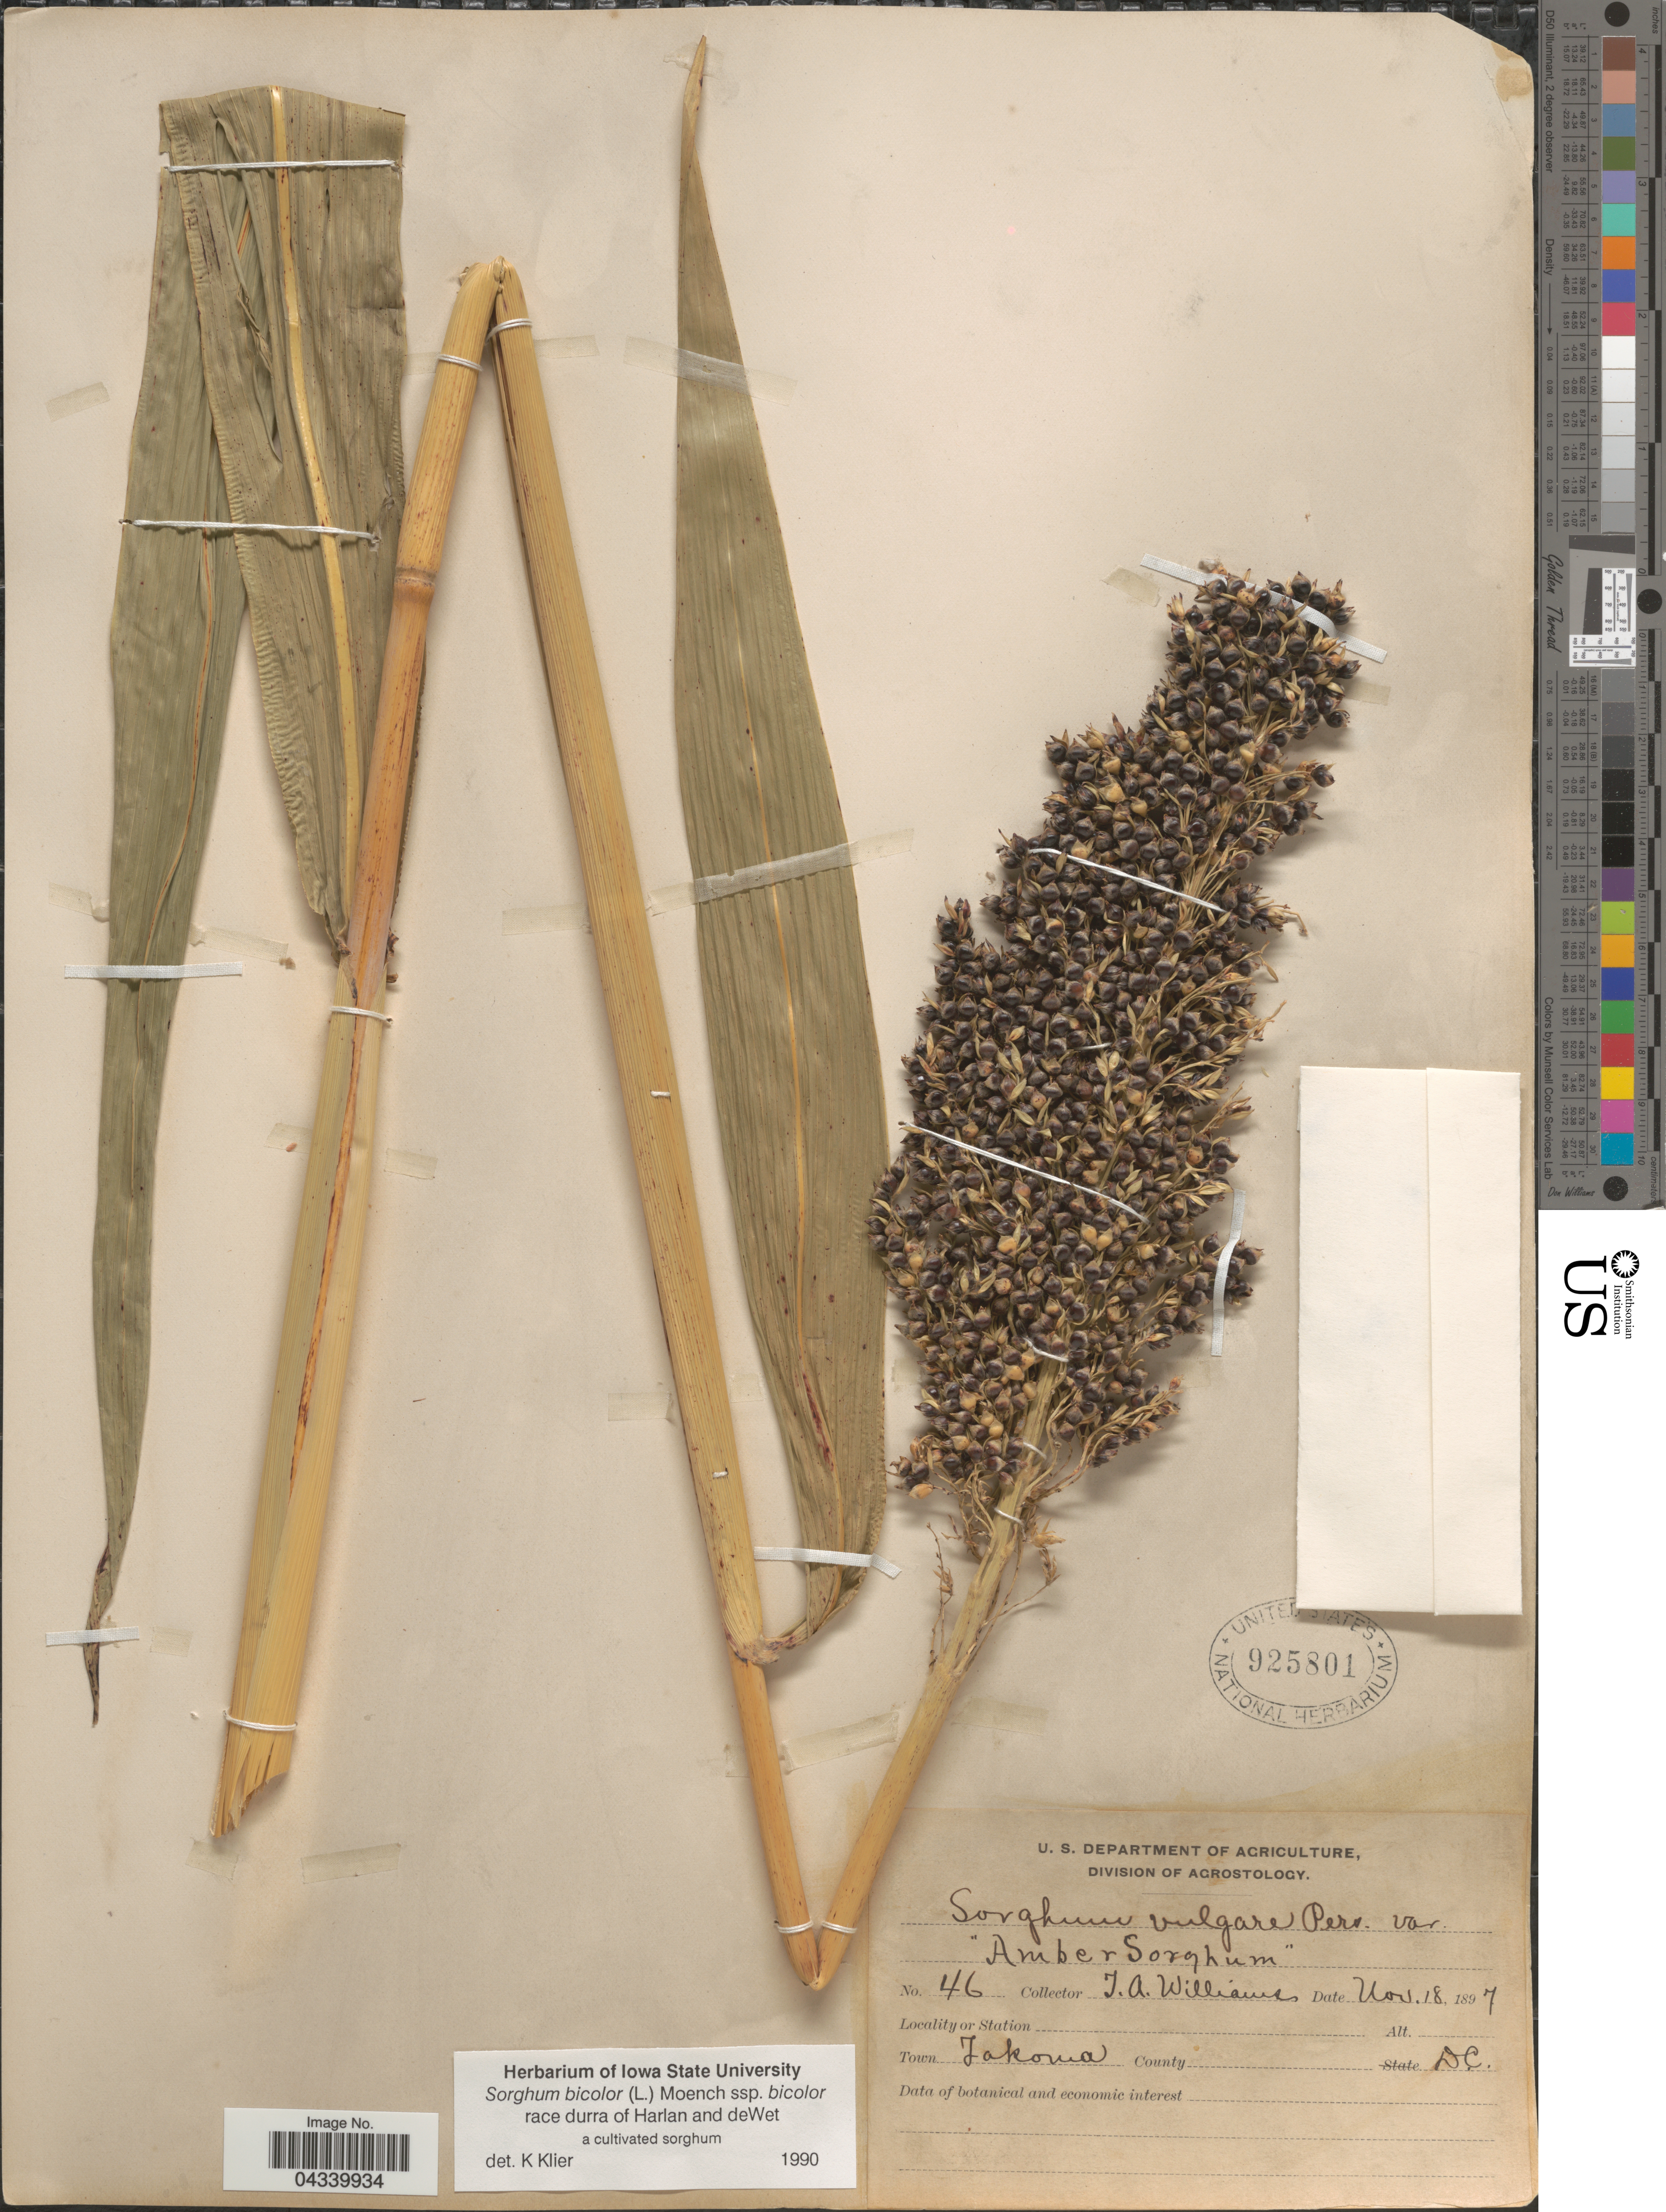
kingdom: Plantae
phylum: Tracheophyta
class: Liliopsida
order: Poales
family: Poaceae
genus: Sorghum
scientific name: Sorghum bicolor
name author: (L.) Moench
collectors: T. Williams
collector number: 46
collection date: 1897-11-18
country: United States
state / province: District of Columbia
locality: Town Takoma.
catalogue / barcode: US 925801